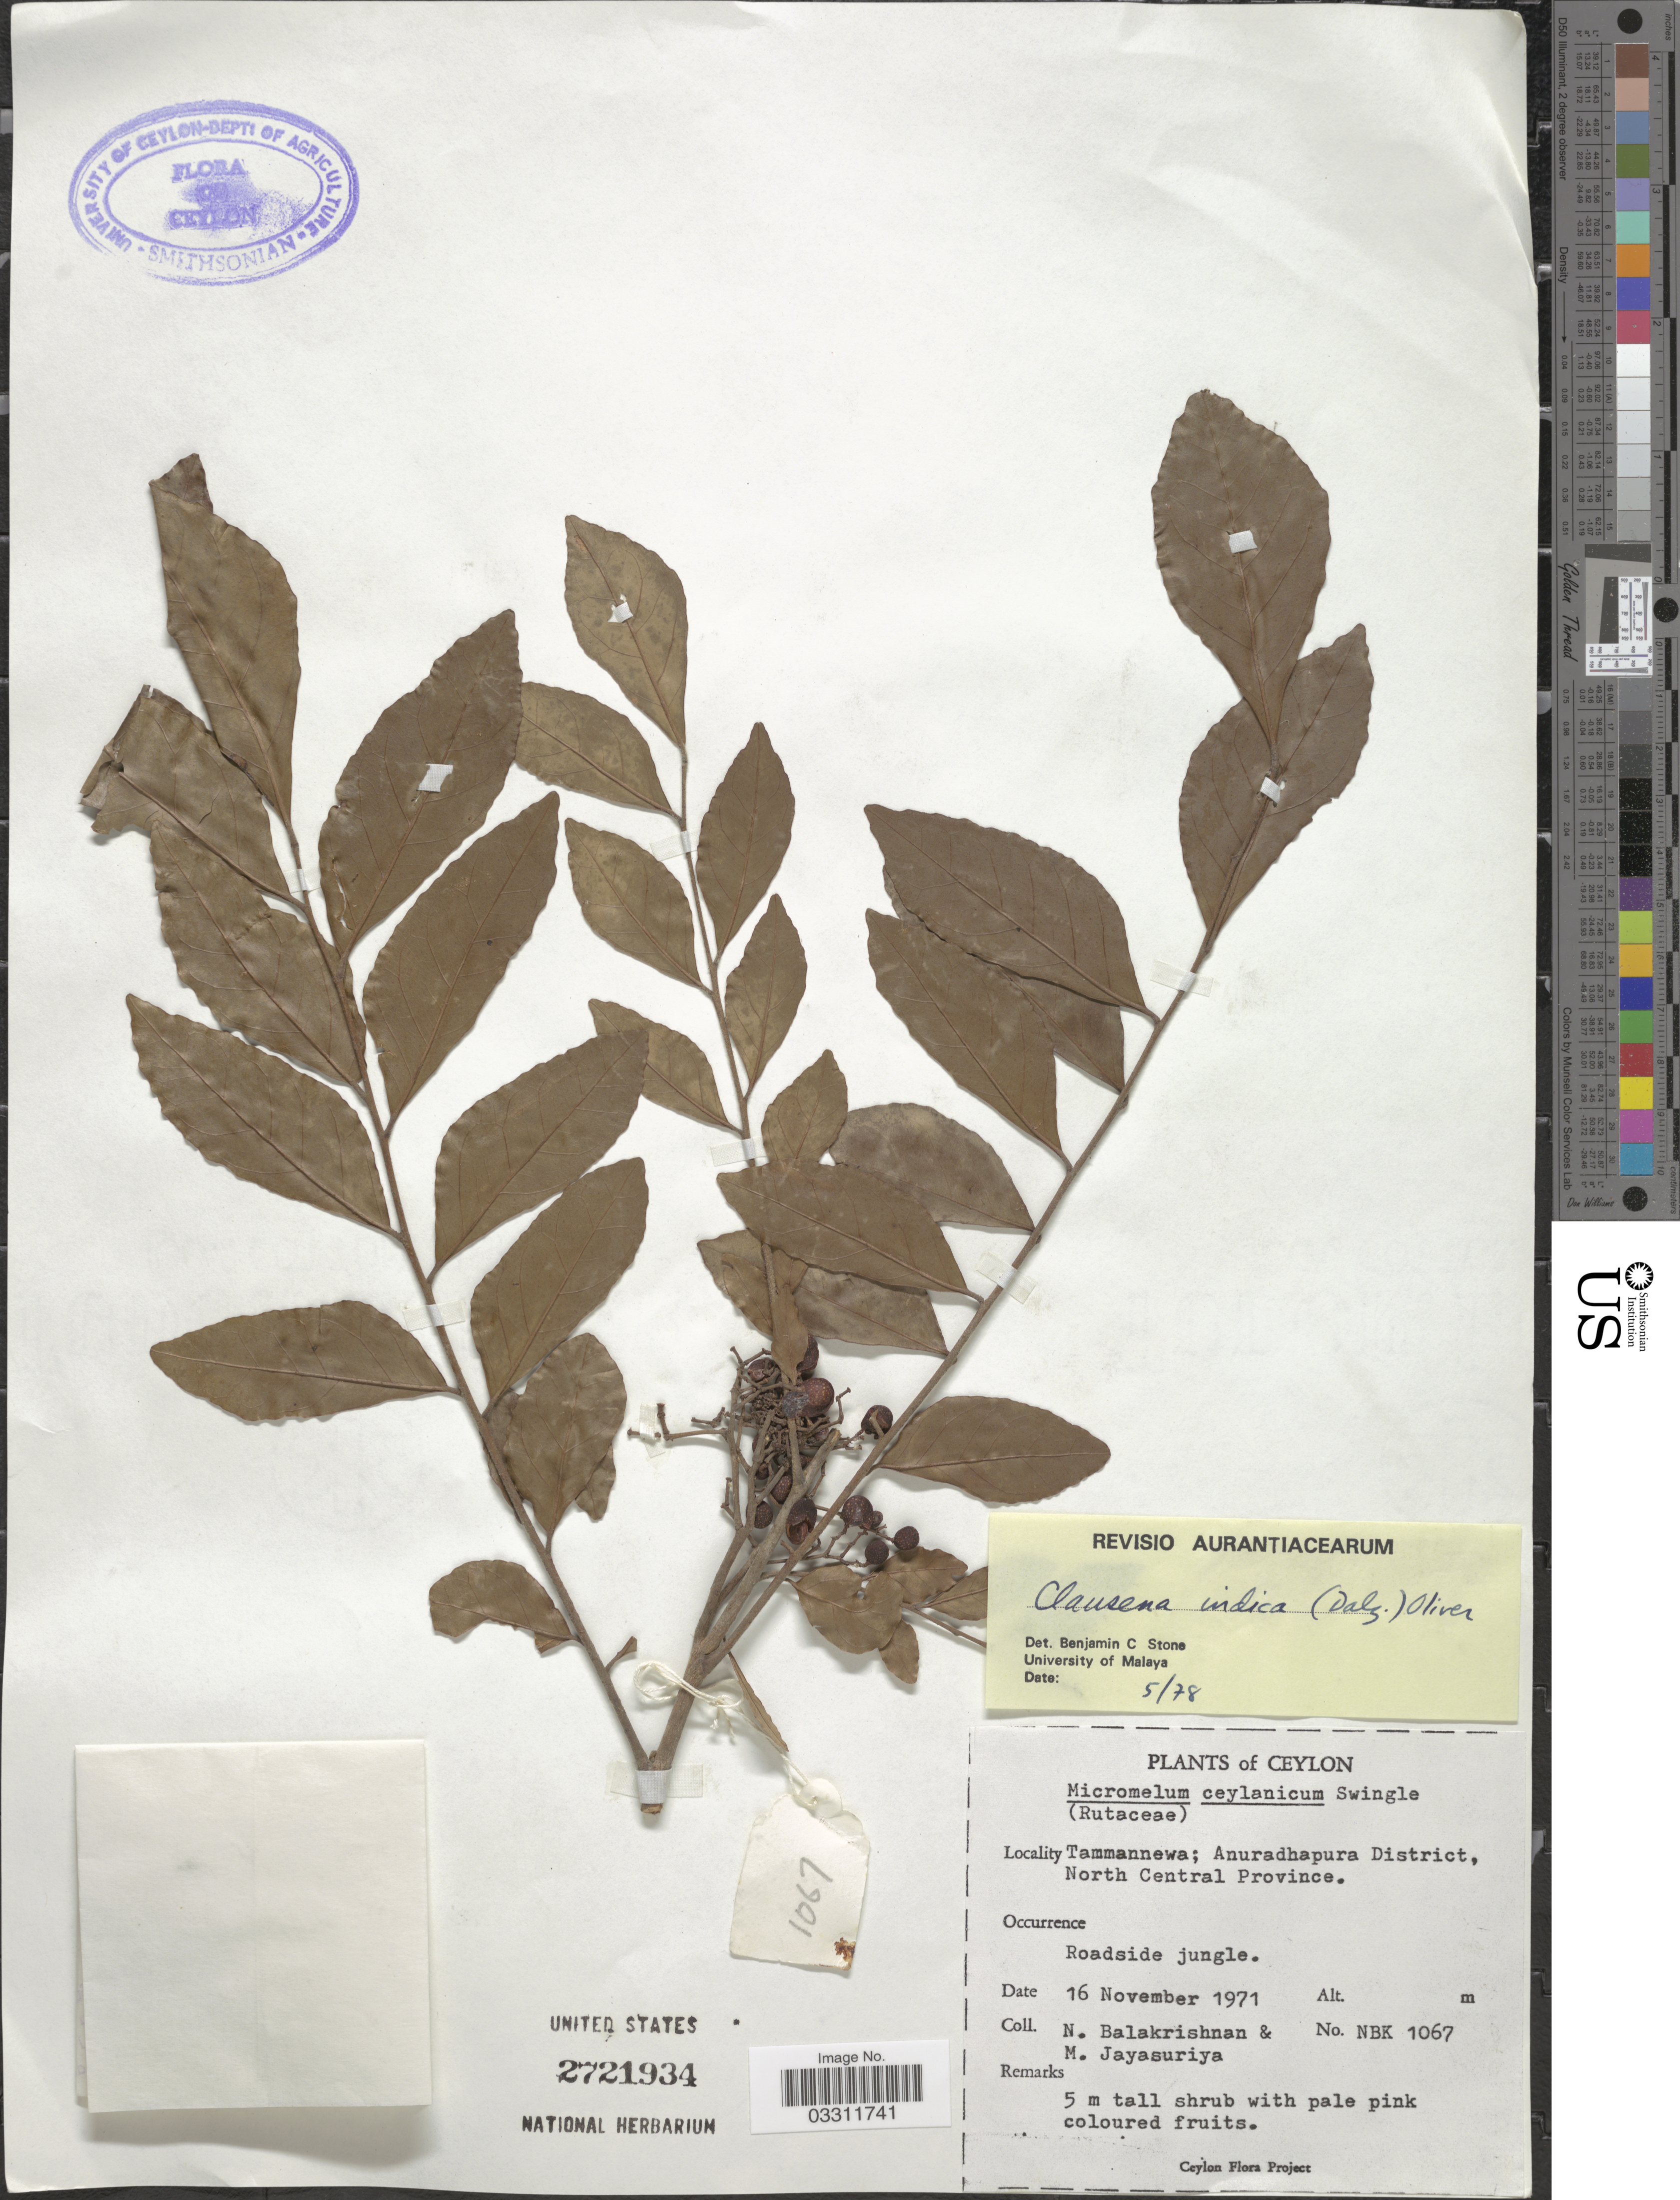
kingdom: Plantae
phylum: Tracheophyta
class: Magnoliopsida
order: Sapindales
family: Rutaceae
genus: Clausena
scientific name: Clausena indica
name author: (Dalzell) Oliv.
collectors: N. Balakrishnan & M. Jayasuriya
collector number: NBK1067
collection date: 1971-11-16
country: Sri Lanka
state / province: North Central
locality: Ceylon. Tammannewa; Anuradhapura District.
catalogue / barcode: US 2721934